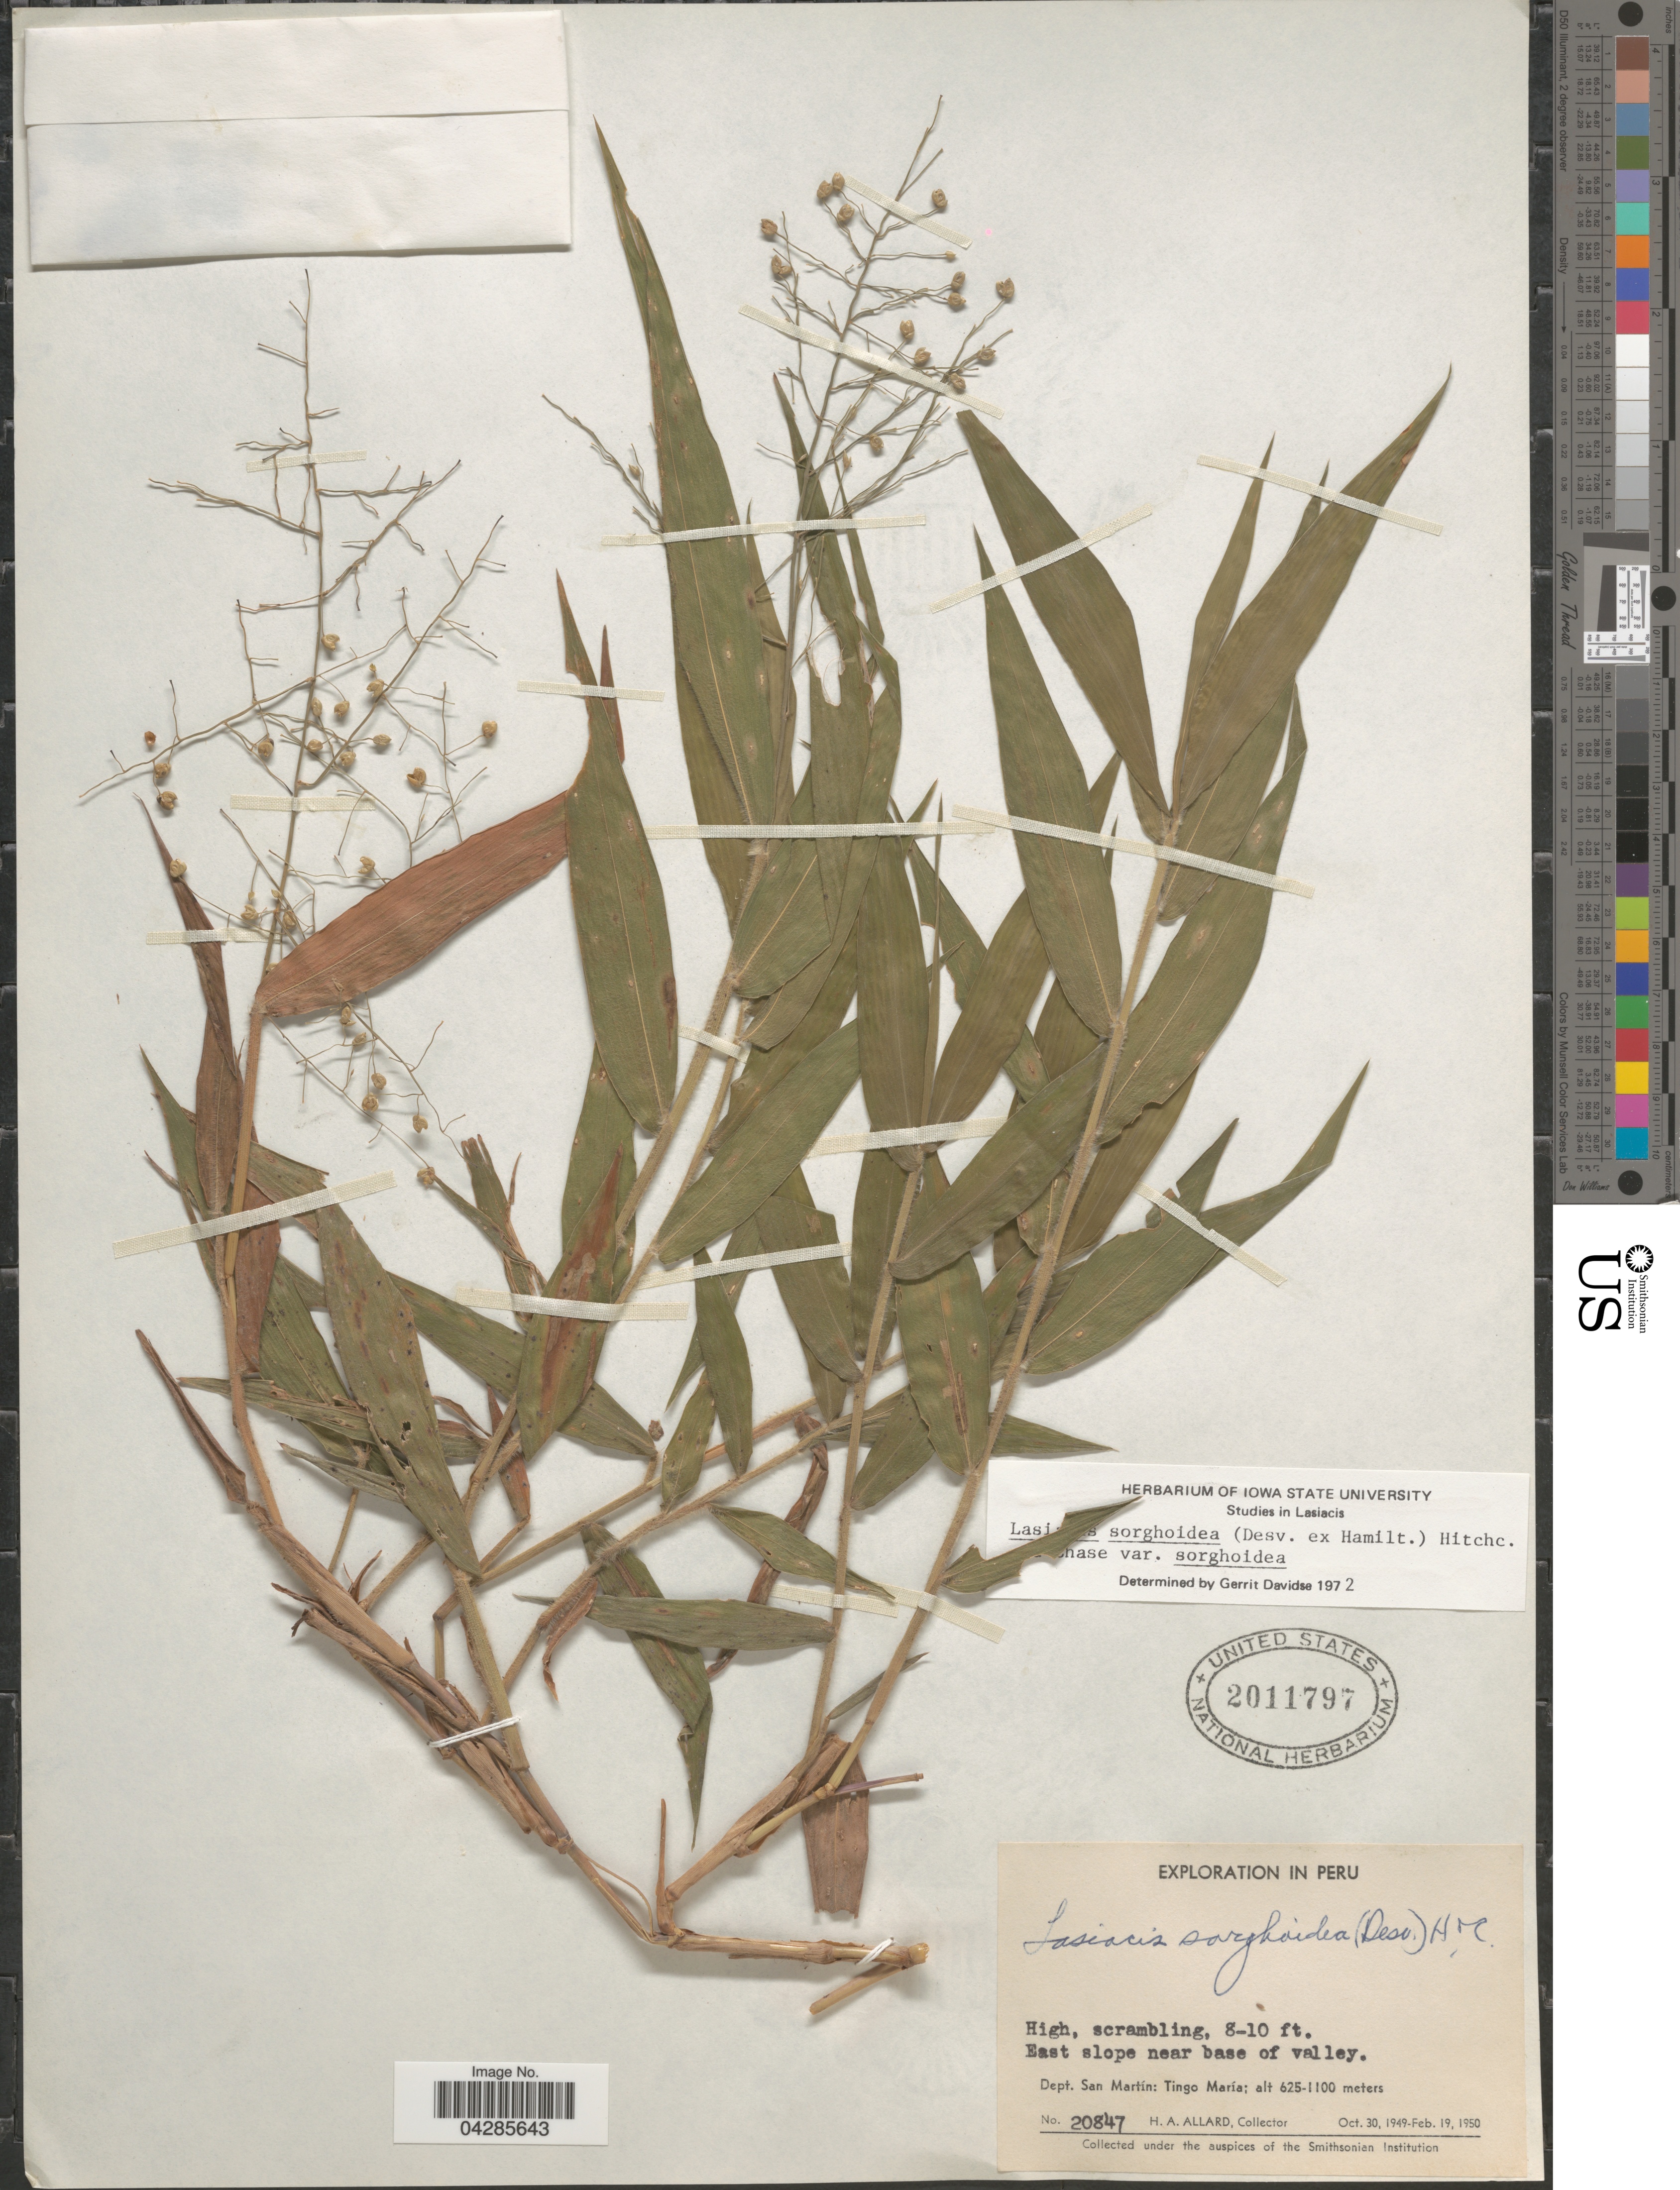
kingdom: Plantae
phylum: Tracheophyta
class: Liliopsida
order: Poales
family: Poaceae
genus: Lasiacis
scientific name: Lasiacis sorghoidea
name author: (Desv. ex Ham.) Hitchc. & Chase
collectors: H. A. Allard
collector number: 20847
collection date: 1949-10-30/1950-02-19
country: Peru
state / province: San Martín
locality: Exploration in Peru. East slope near base of valley. Dept. San Martín: Tingo María.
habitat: slope near base of valley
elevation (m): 625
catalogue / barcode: US 2011797